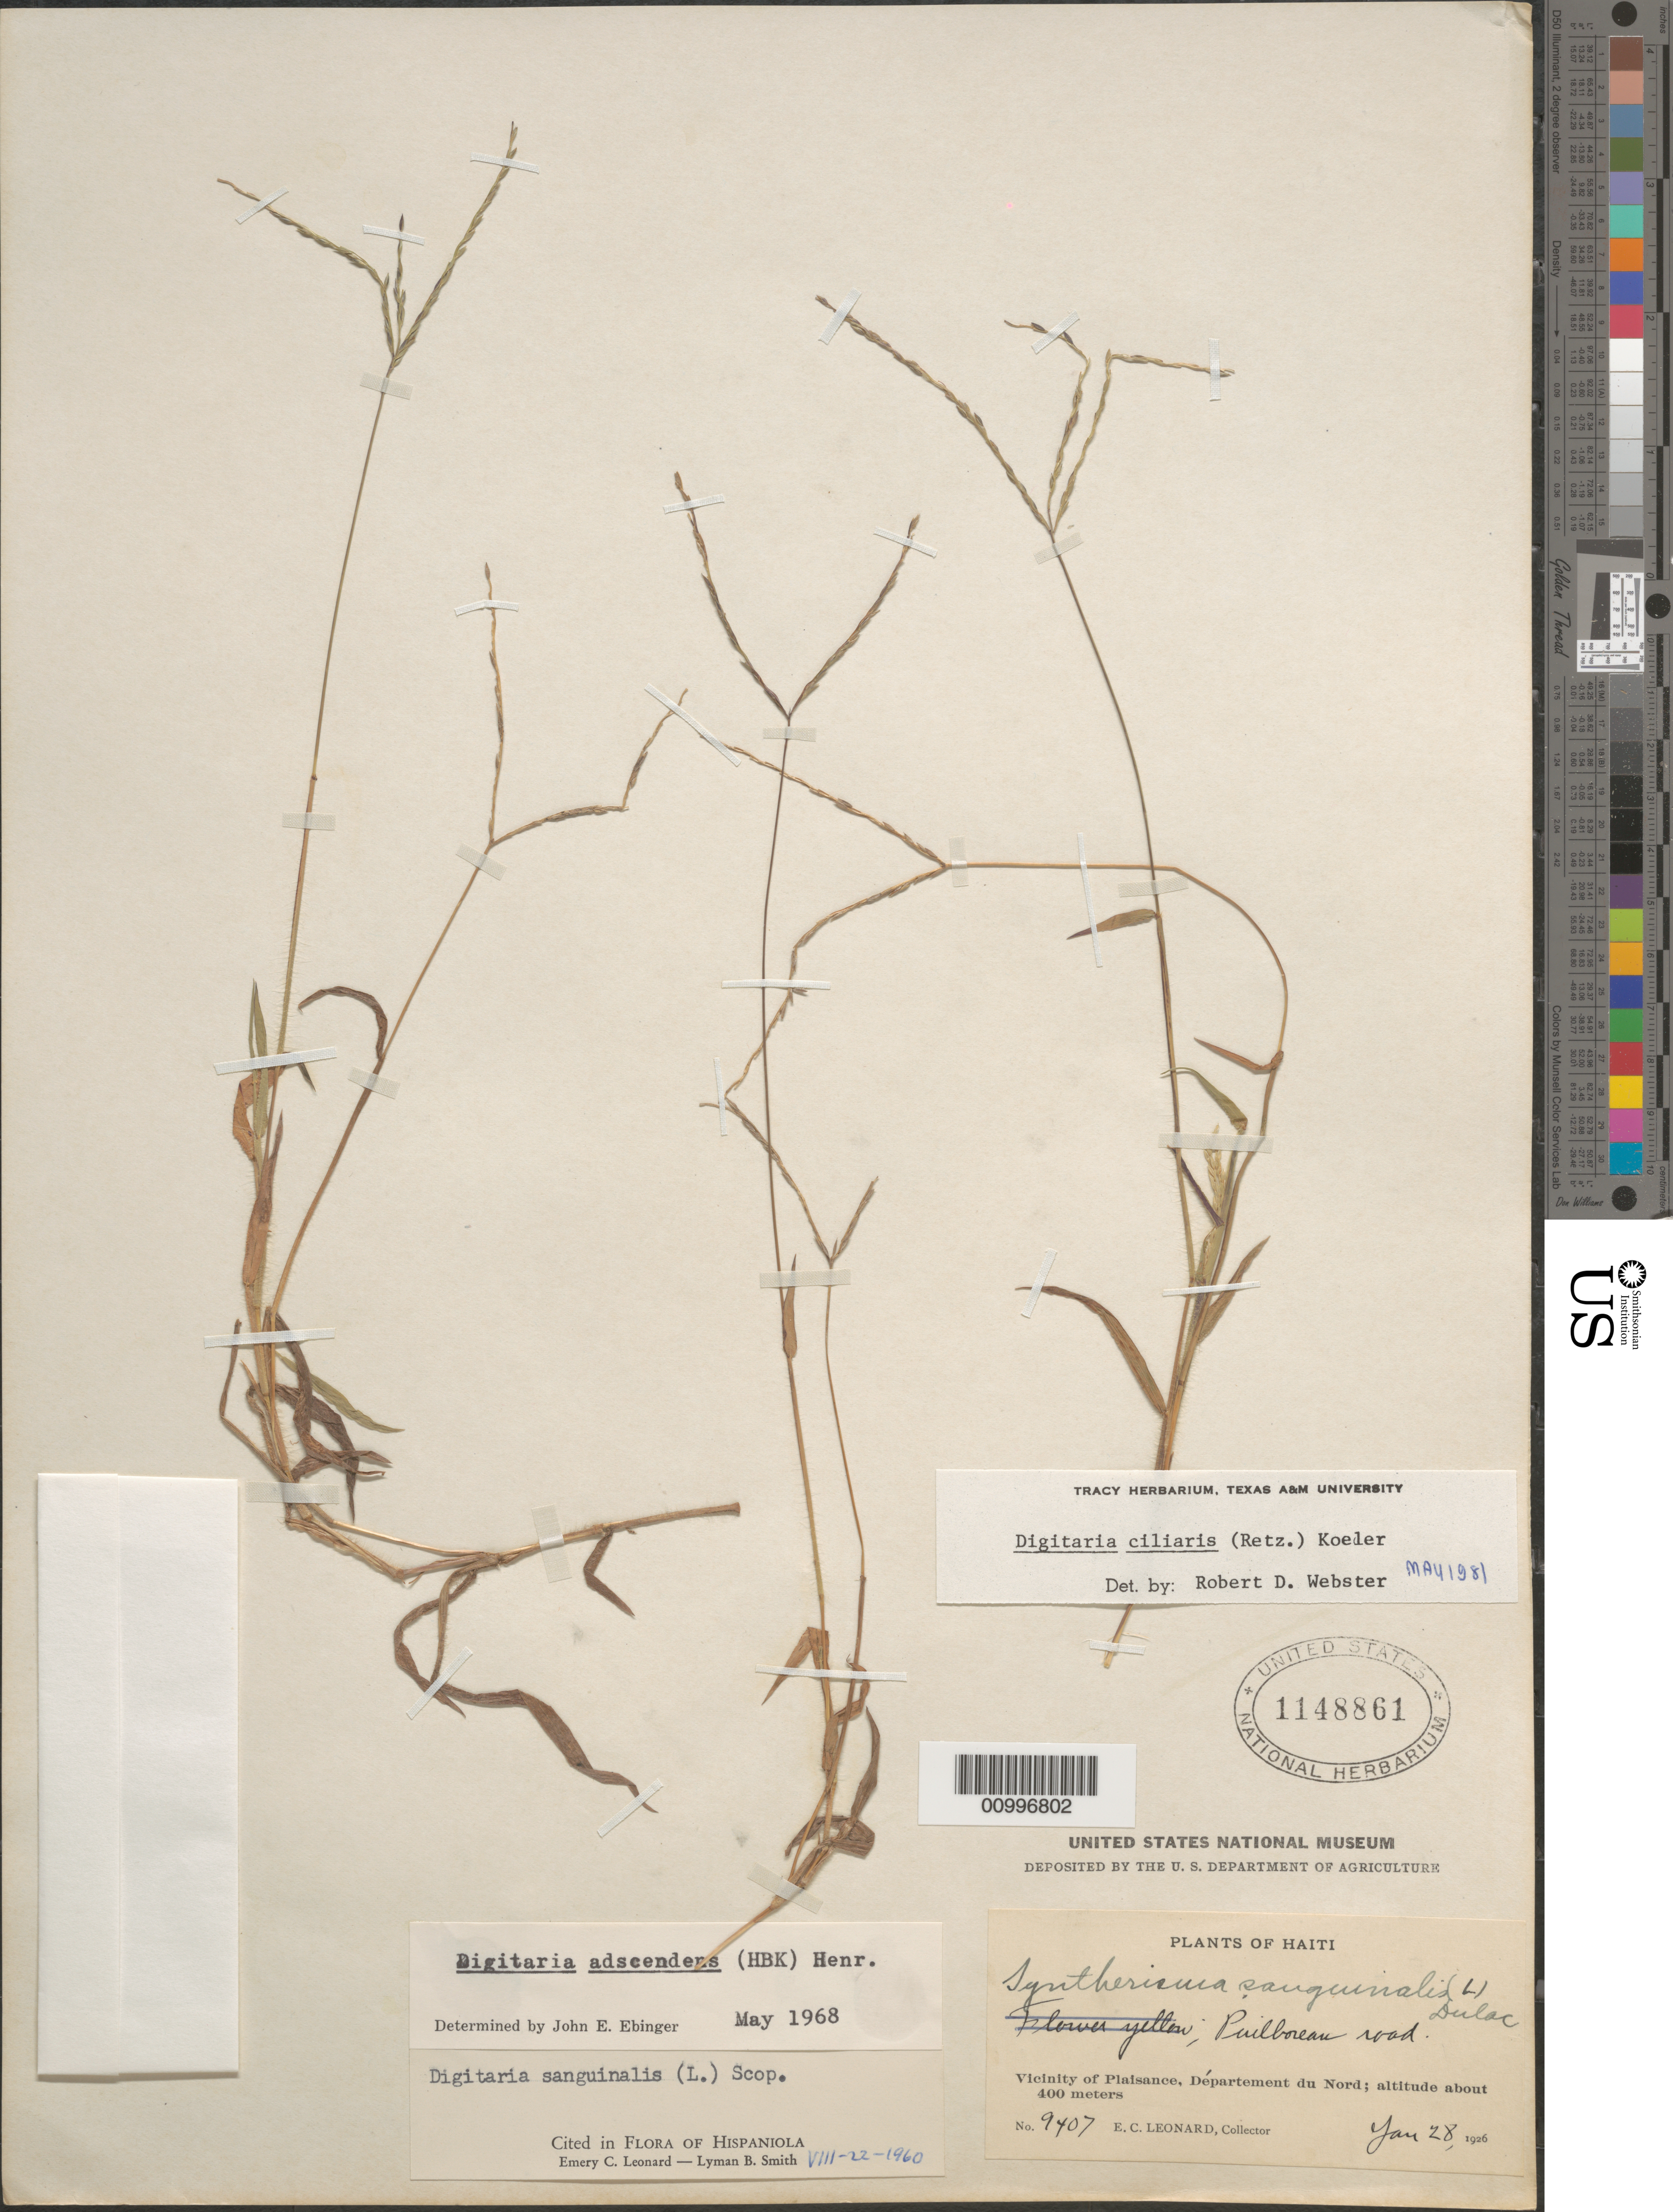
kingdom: Plantae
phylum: Tracheophyta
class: Liliopsida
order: Poales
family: Poaceae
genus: Digitaria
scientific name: Digitaria ciliaris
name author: (Retz.) Koeler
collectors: E. C. Leonard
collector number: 9407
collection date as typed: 28 Jan 1926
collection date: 1926-01-28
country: Haiti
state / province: Nord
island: Hispaniola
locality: Vicinity of Plaisance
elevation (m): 400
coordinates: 0 N, 0 E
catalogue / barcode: US 1148861